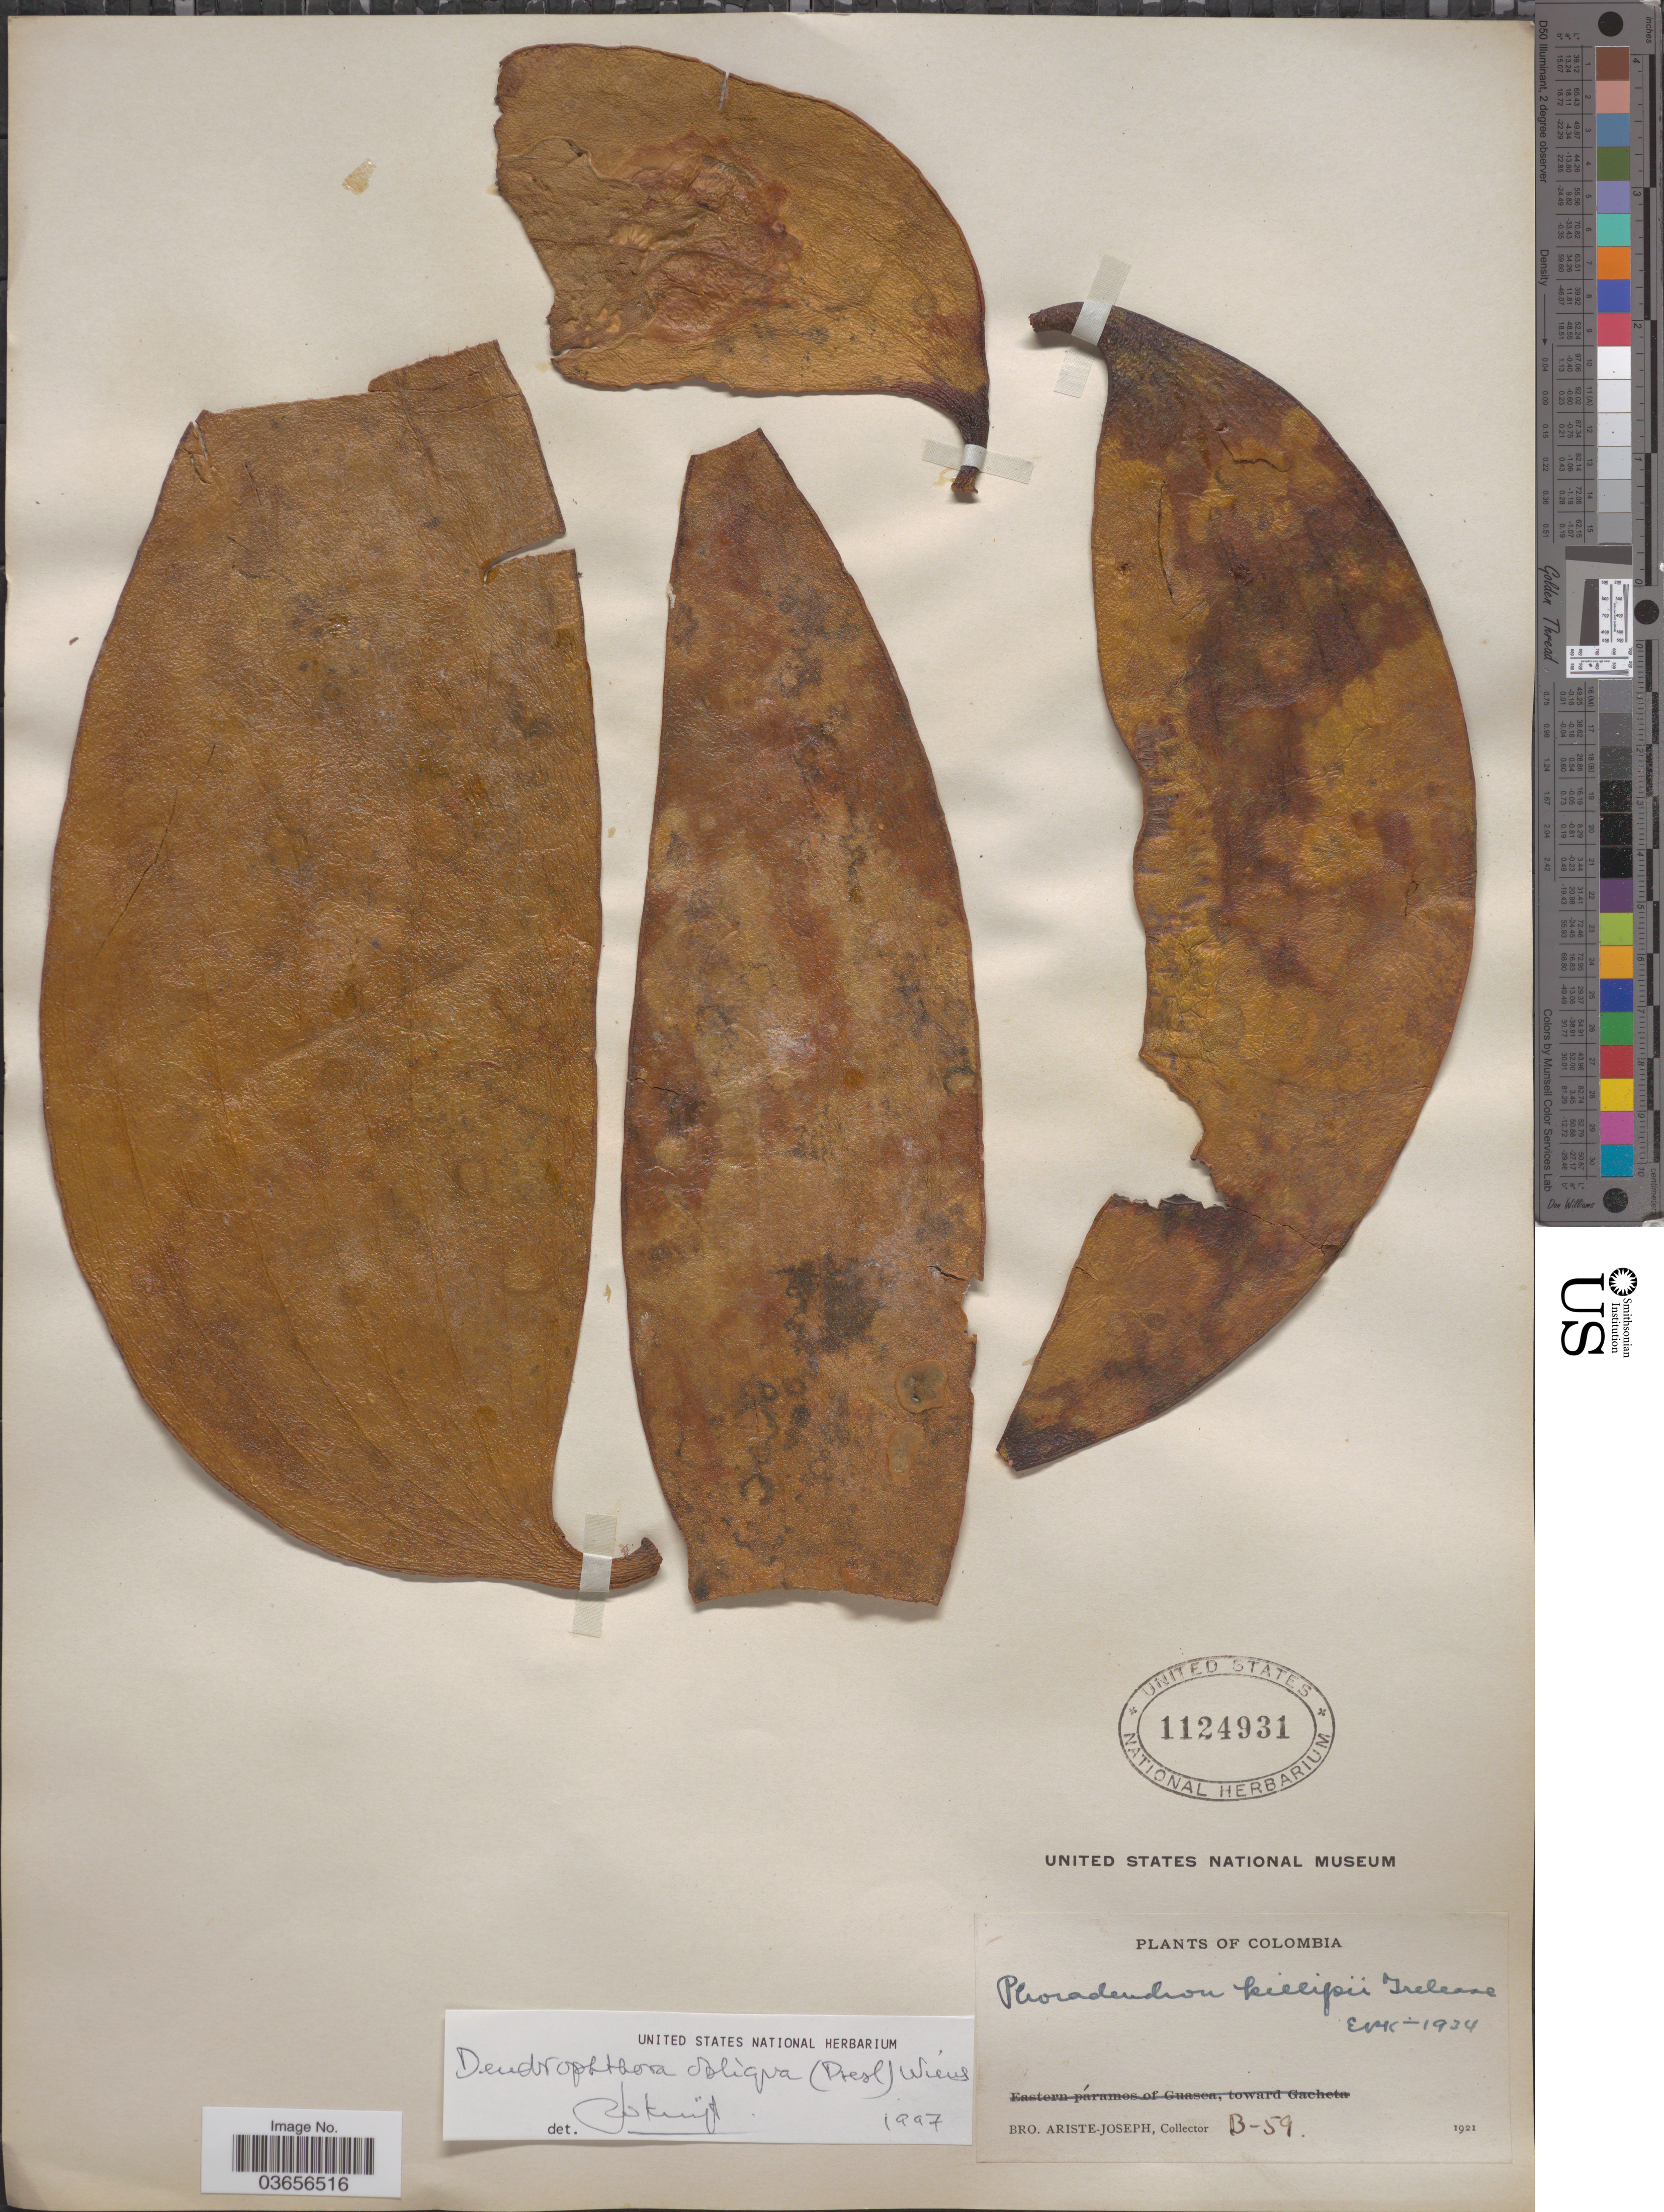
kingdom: Plantae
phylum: Tracheophyta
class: Magnoliopsida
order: Santalales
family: Viscaceae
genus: Dendrophthora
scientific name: Dendrophthora obliqua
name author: (C. Presl) Wiens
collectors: Bro. Ariste-Joseph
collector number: B-59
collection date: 1921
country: Colombia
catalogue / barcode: US 1124931